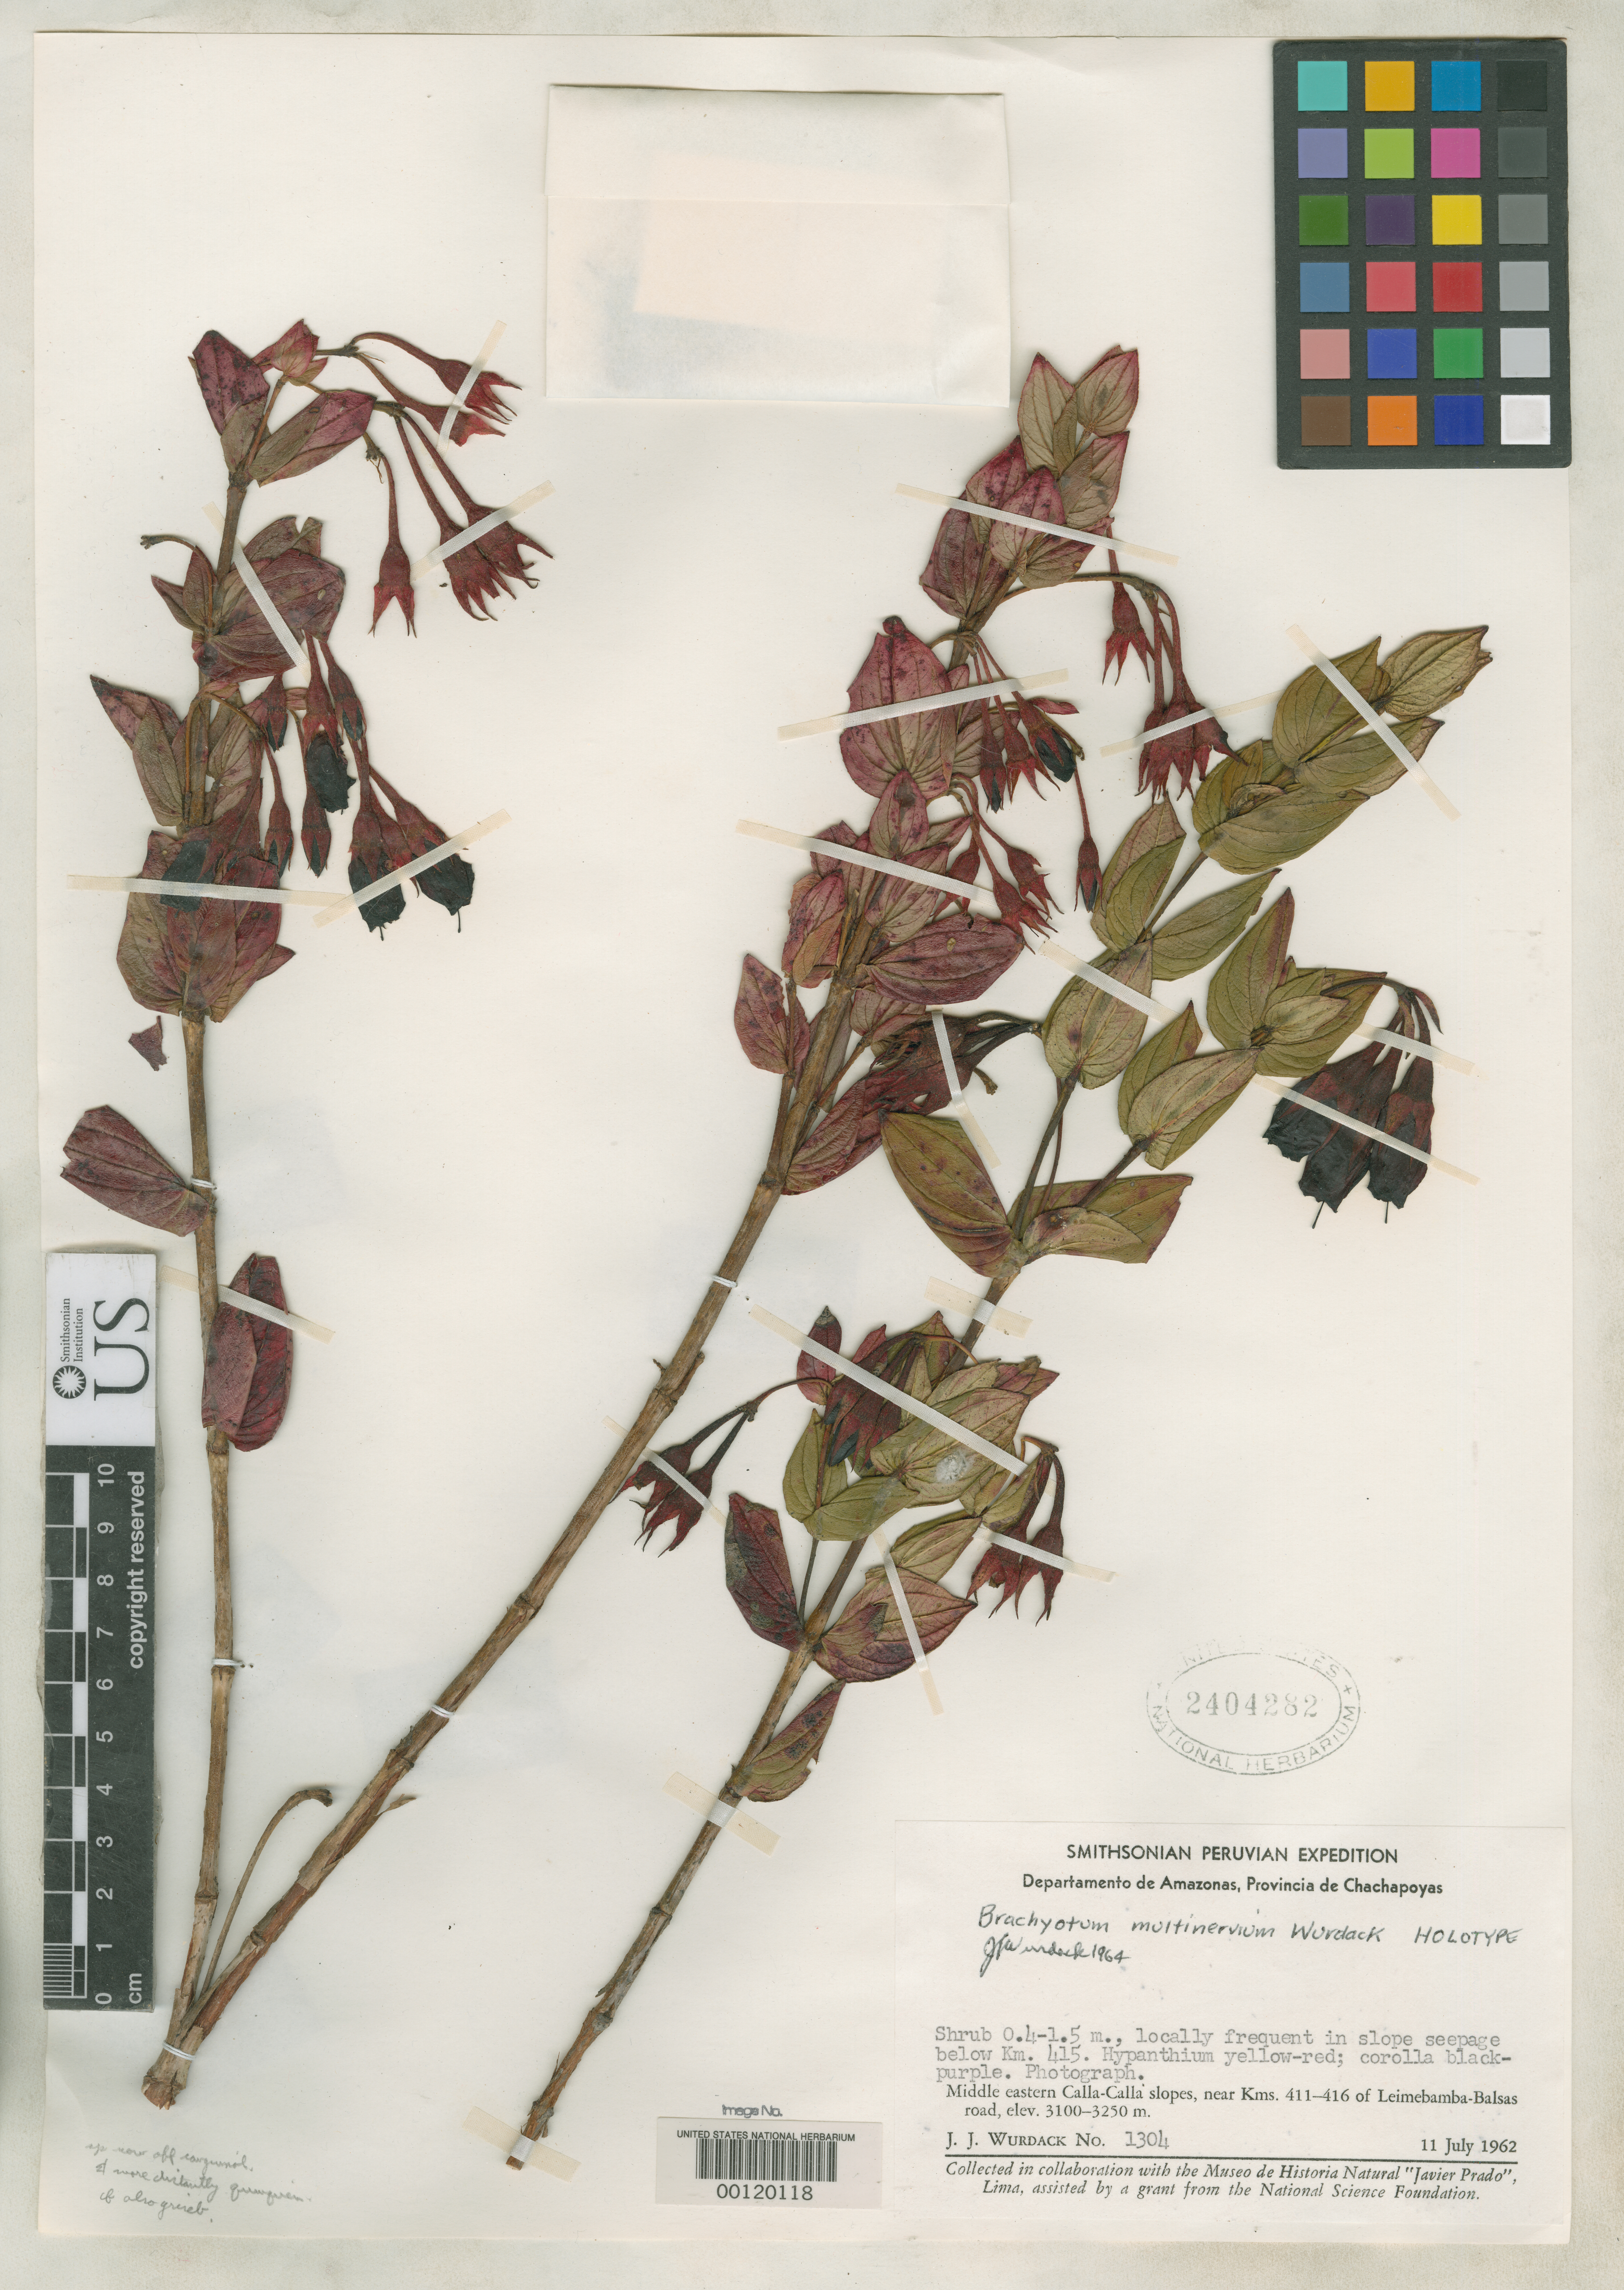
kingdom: Plantae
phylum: Tracheophyta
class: Magnoliopsida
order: Myrtales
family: Melastomataceae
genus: Brachyotum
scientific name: Brachyotum multinervium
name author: Wurdack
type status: Holotype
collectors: J. J. Wurdack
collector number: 1304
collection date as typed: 11 Jul 1962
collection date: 1962-07-11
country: Peru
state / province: Amazonas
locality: Cordillera Calla-Calla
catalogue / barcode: US 2404282